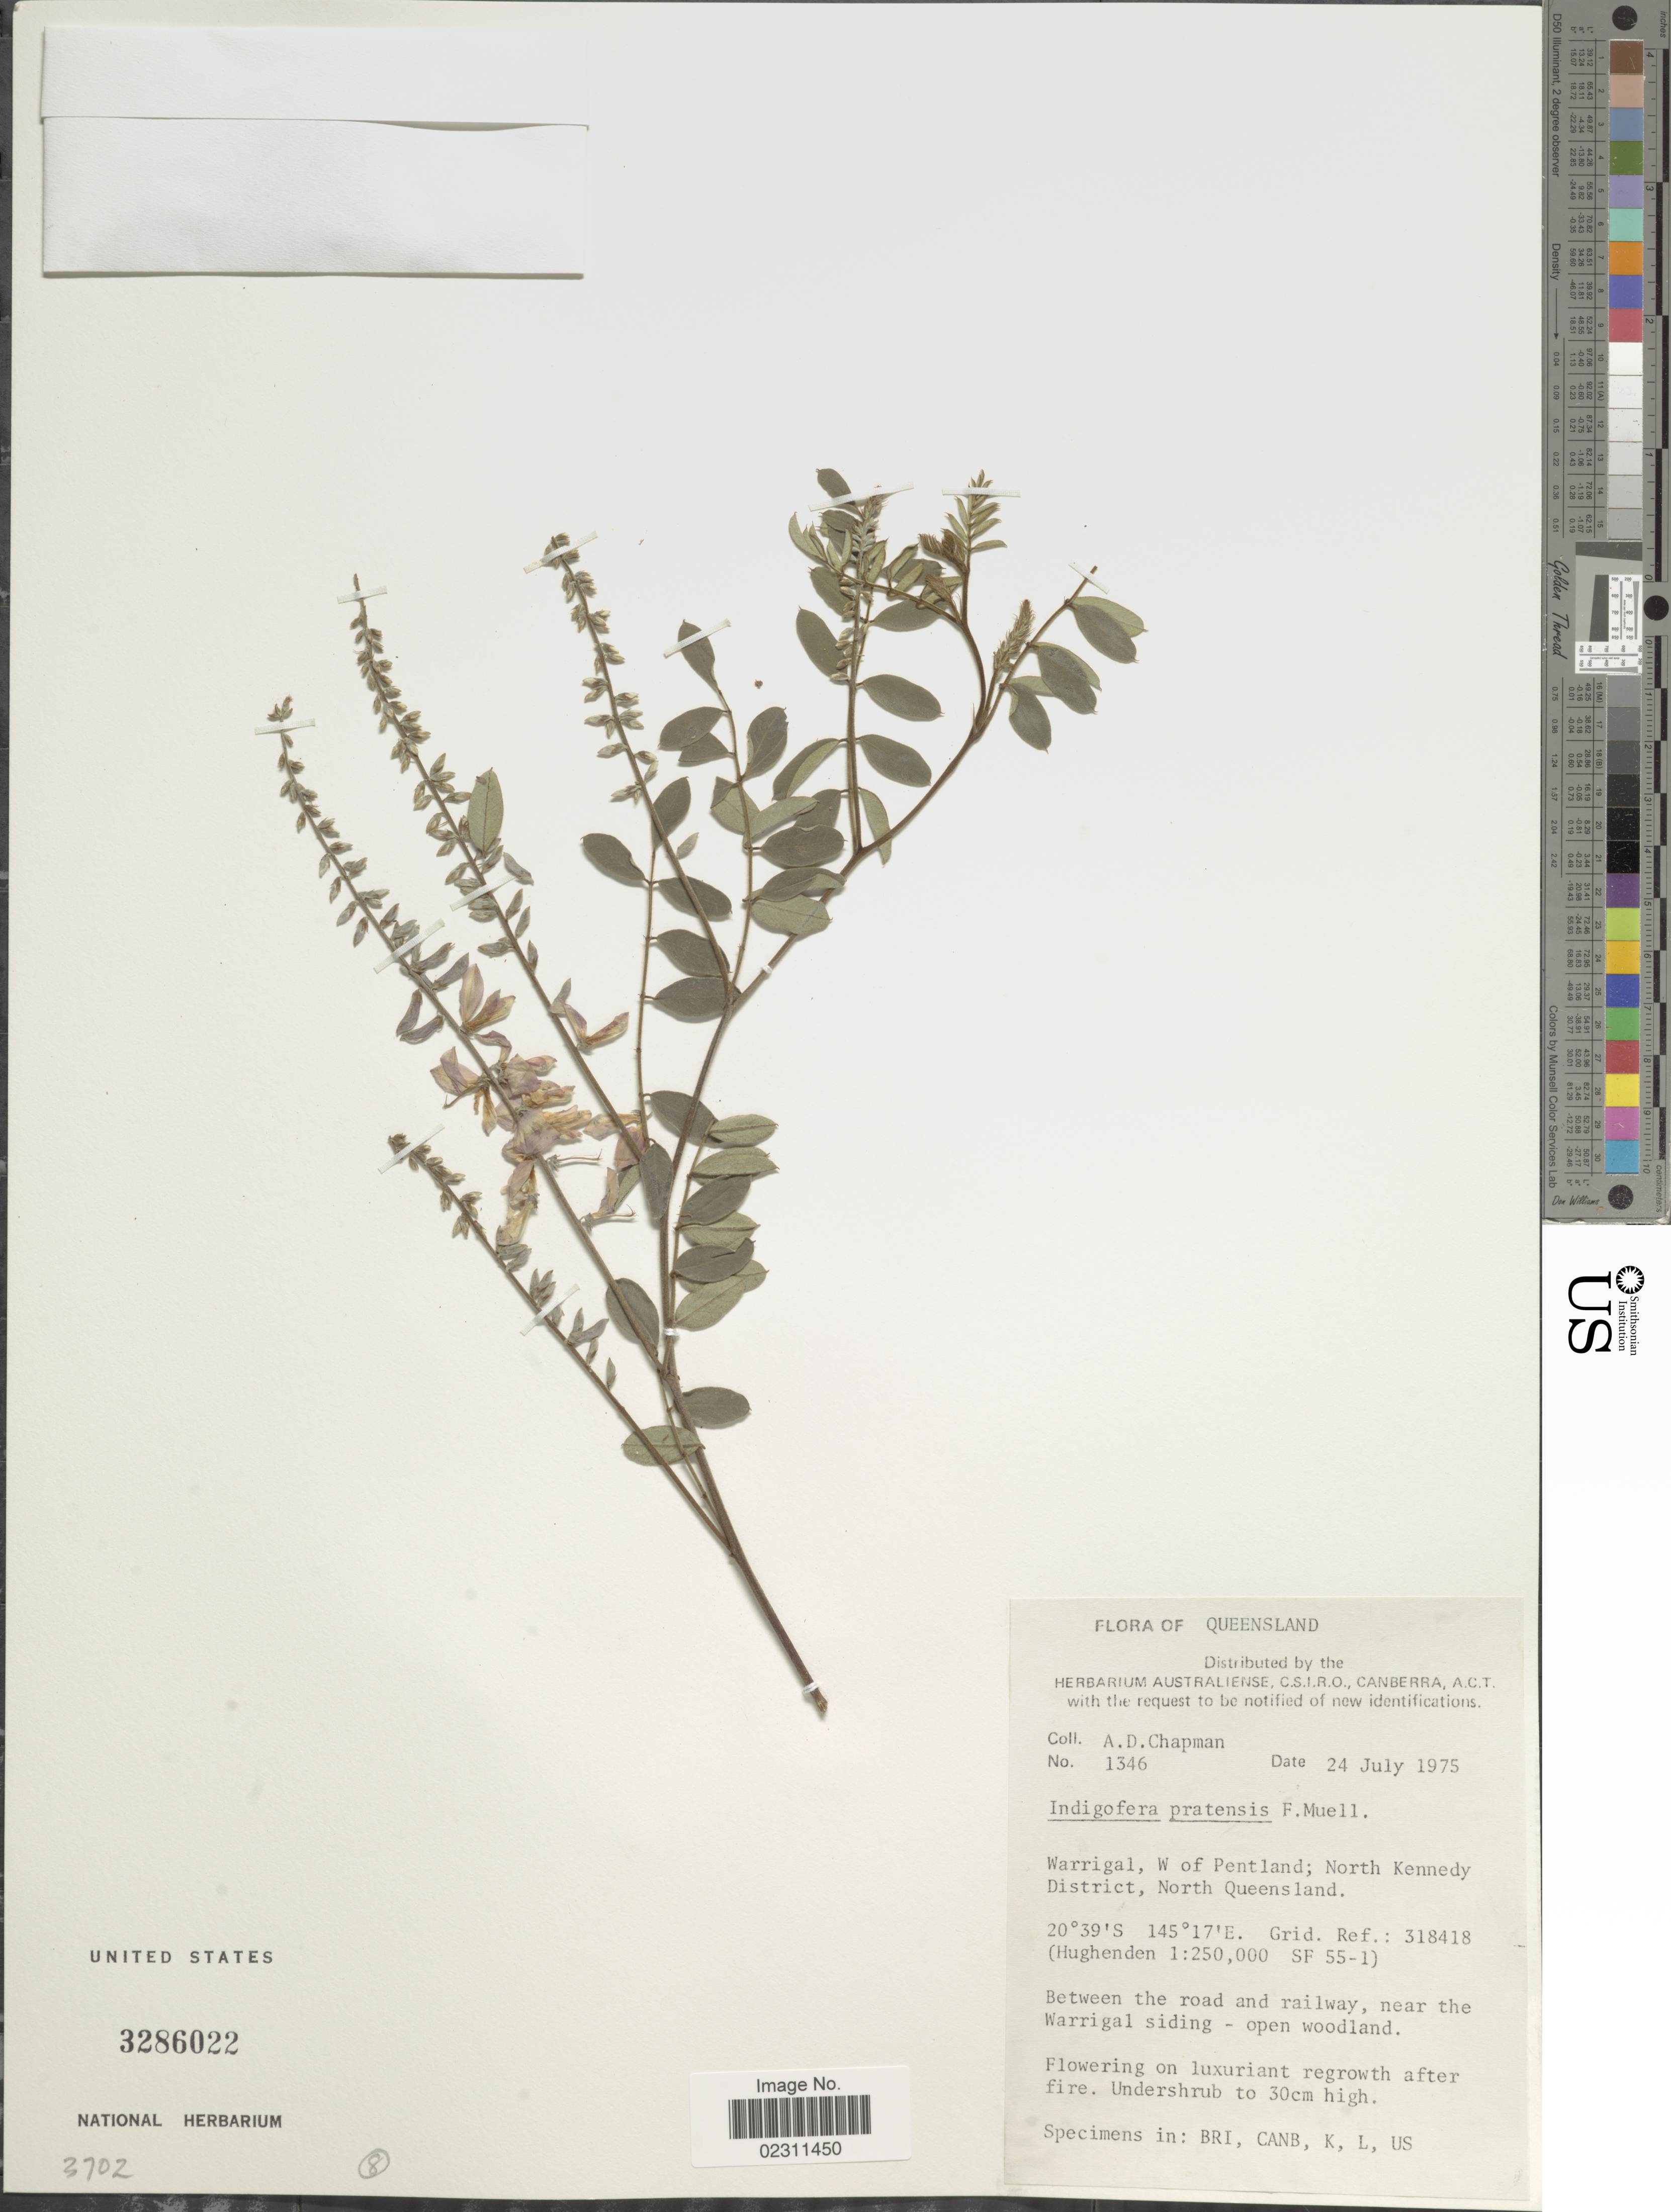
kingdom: Plantae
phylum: Tracheophyta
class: Magnoliopsida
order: Fabales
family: Fabaceae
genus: Indigofera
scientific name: Indigofera pratensis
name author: F. Muell.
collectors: A. D. Chapman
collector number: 1346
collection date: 1975-07-24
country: Australia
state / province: Queensland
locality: Warrigal, W of Pentland; North Kennedy District, North Queensland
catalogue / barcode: US 3286022